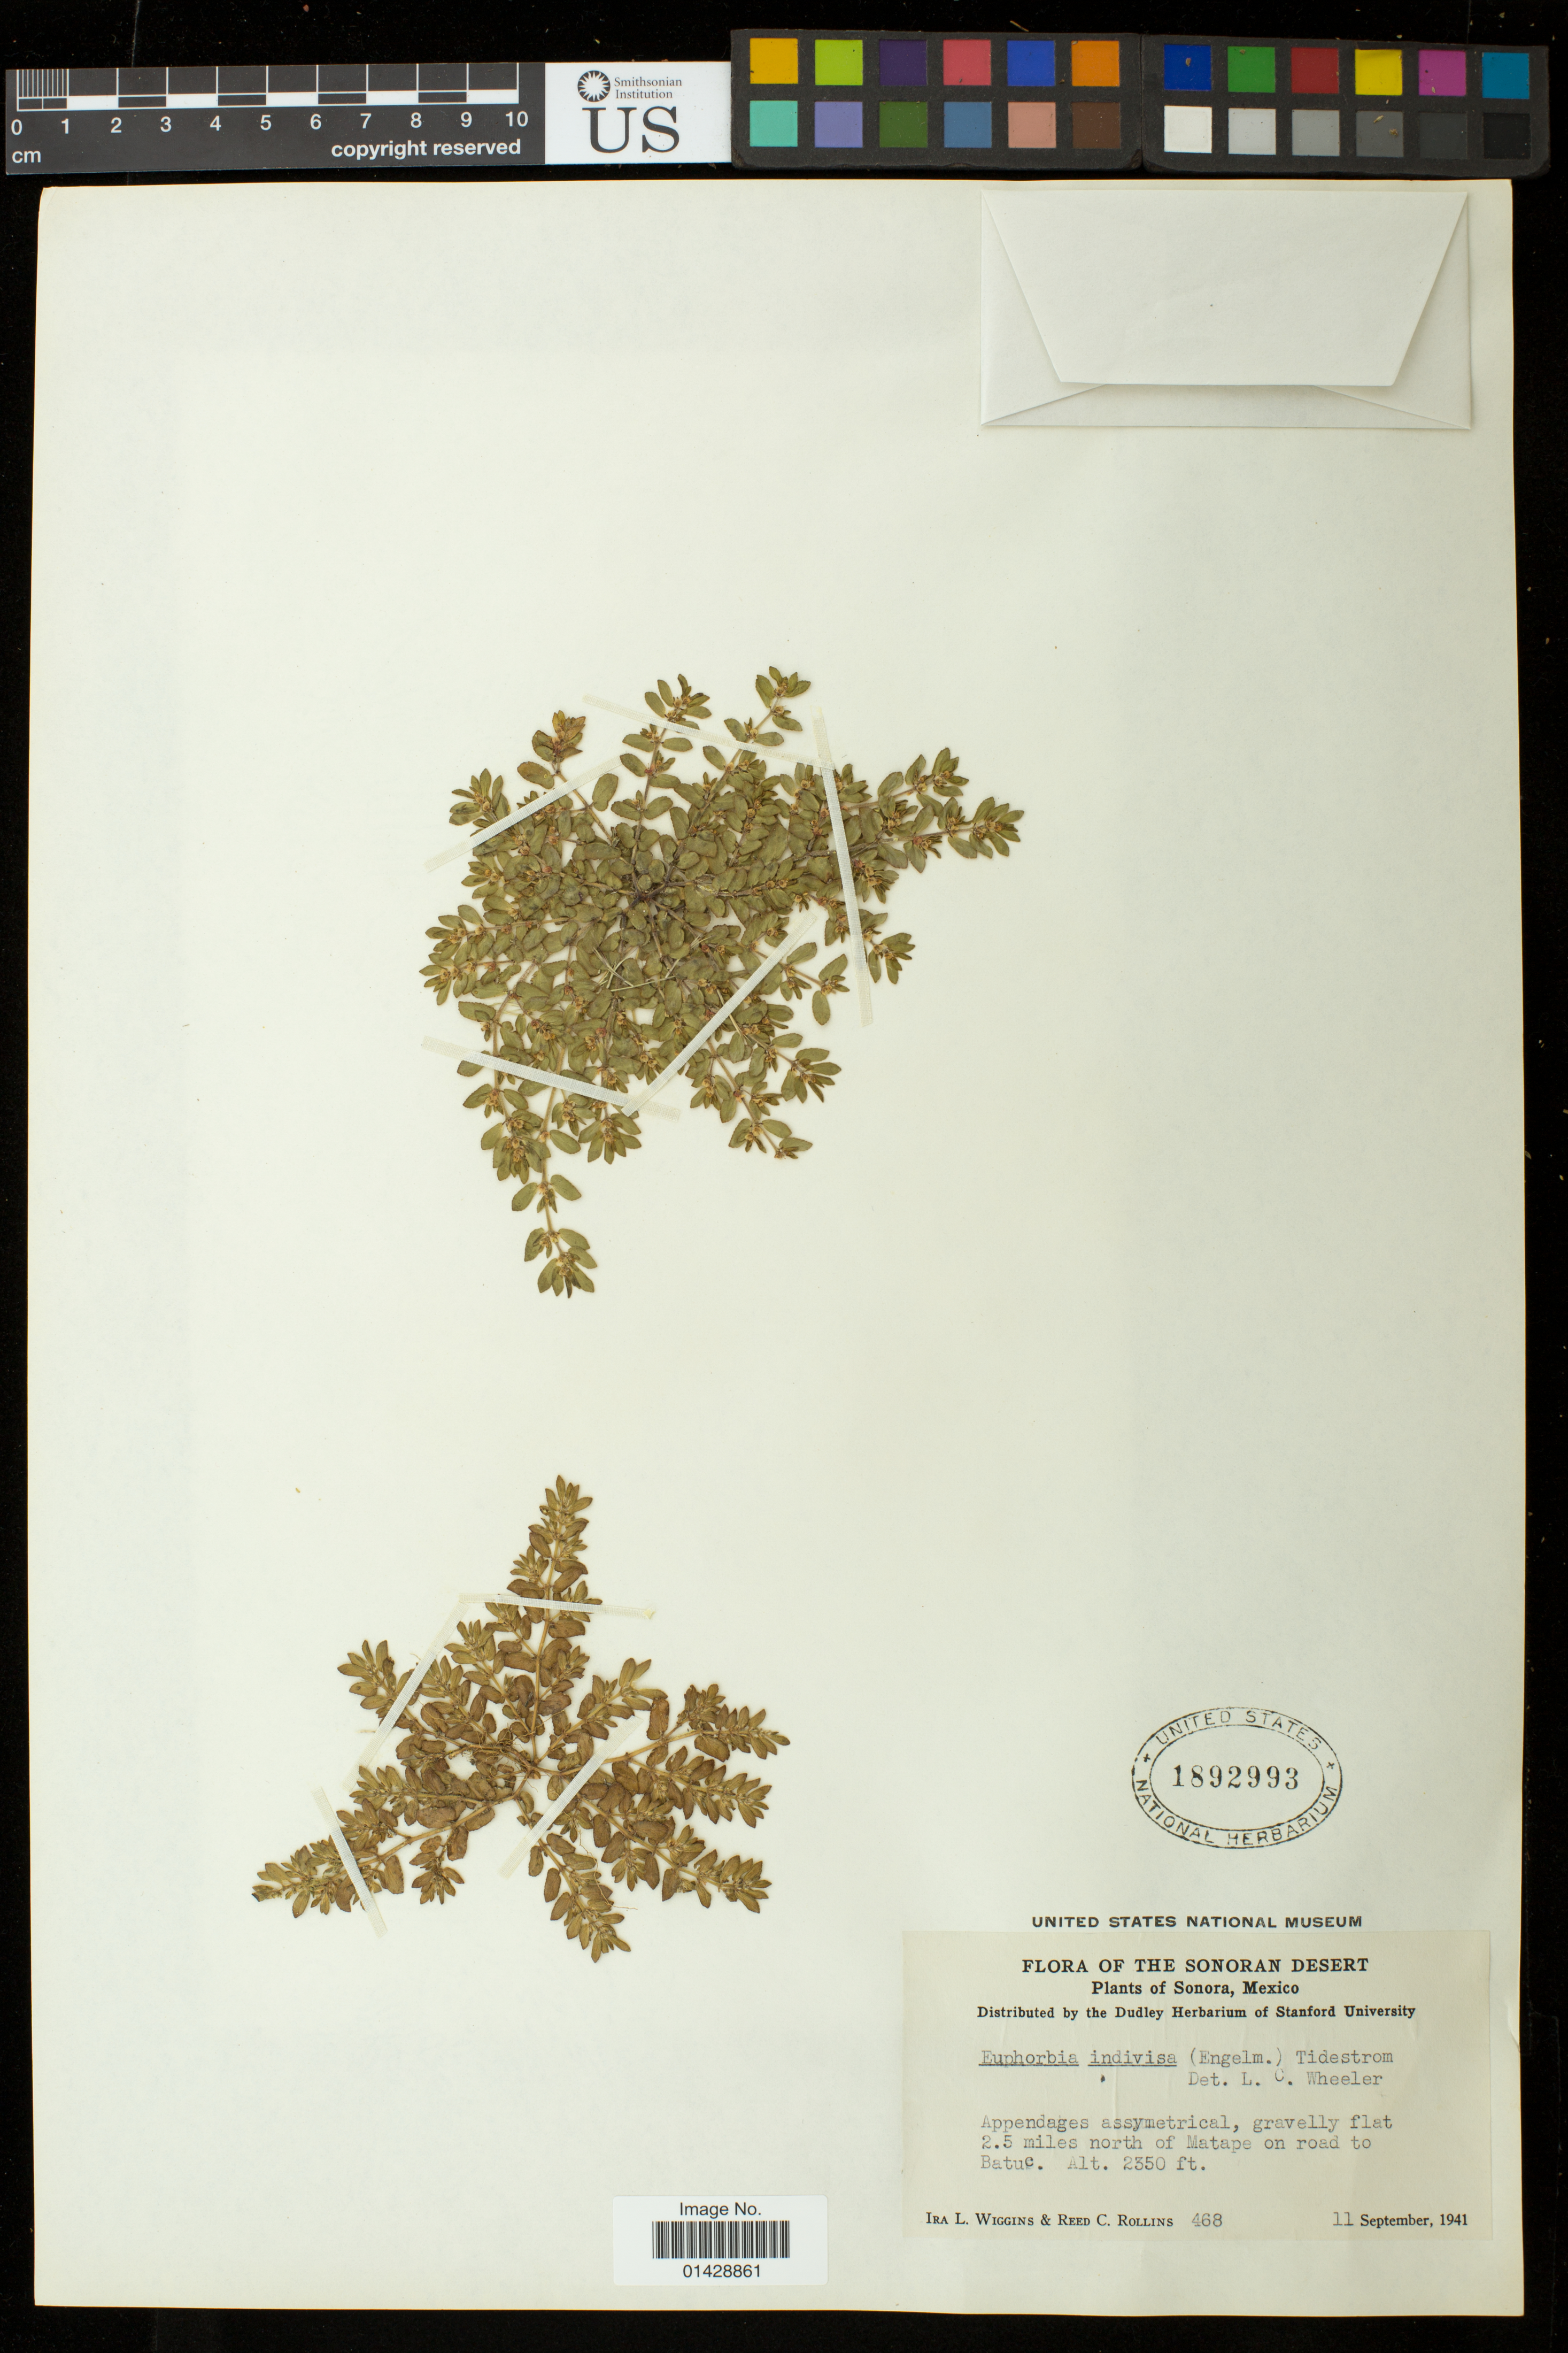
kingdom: Plantae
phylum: Tracheophyta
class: Magnoliopsida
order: Malpighiales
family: Euphorbiaceae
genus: Euphorbia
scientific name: Euphorbia indivisa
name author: (Engelm.) Tidestr.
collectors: I. L. Wiggins & R. C. Rollins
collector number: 468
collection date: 1941-09-11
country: Mexico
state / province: Sonora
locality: gravelly flat 2.5 miles north of Matape on road to Batuc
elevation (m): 716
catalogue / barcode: US 1892993